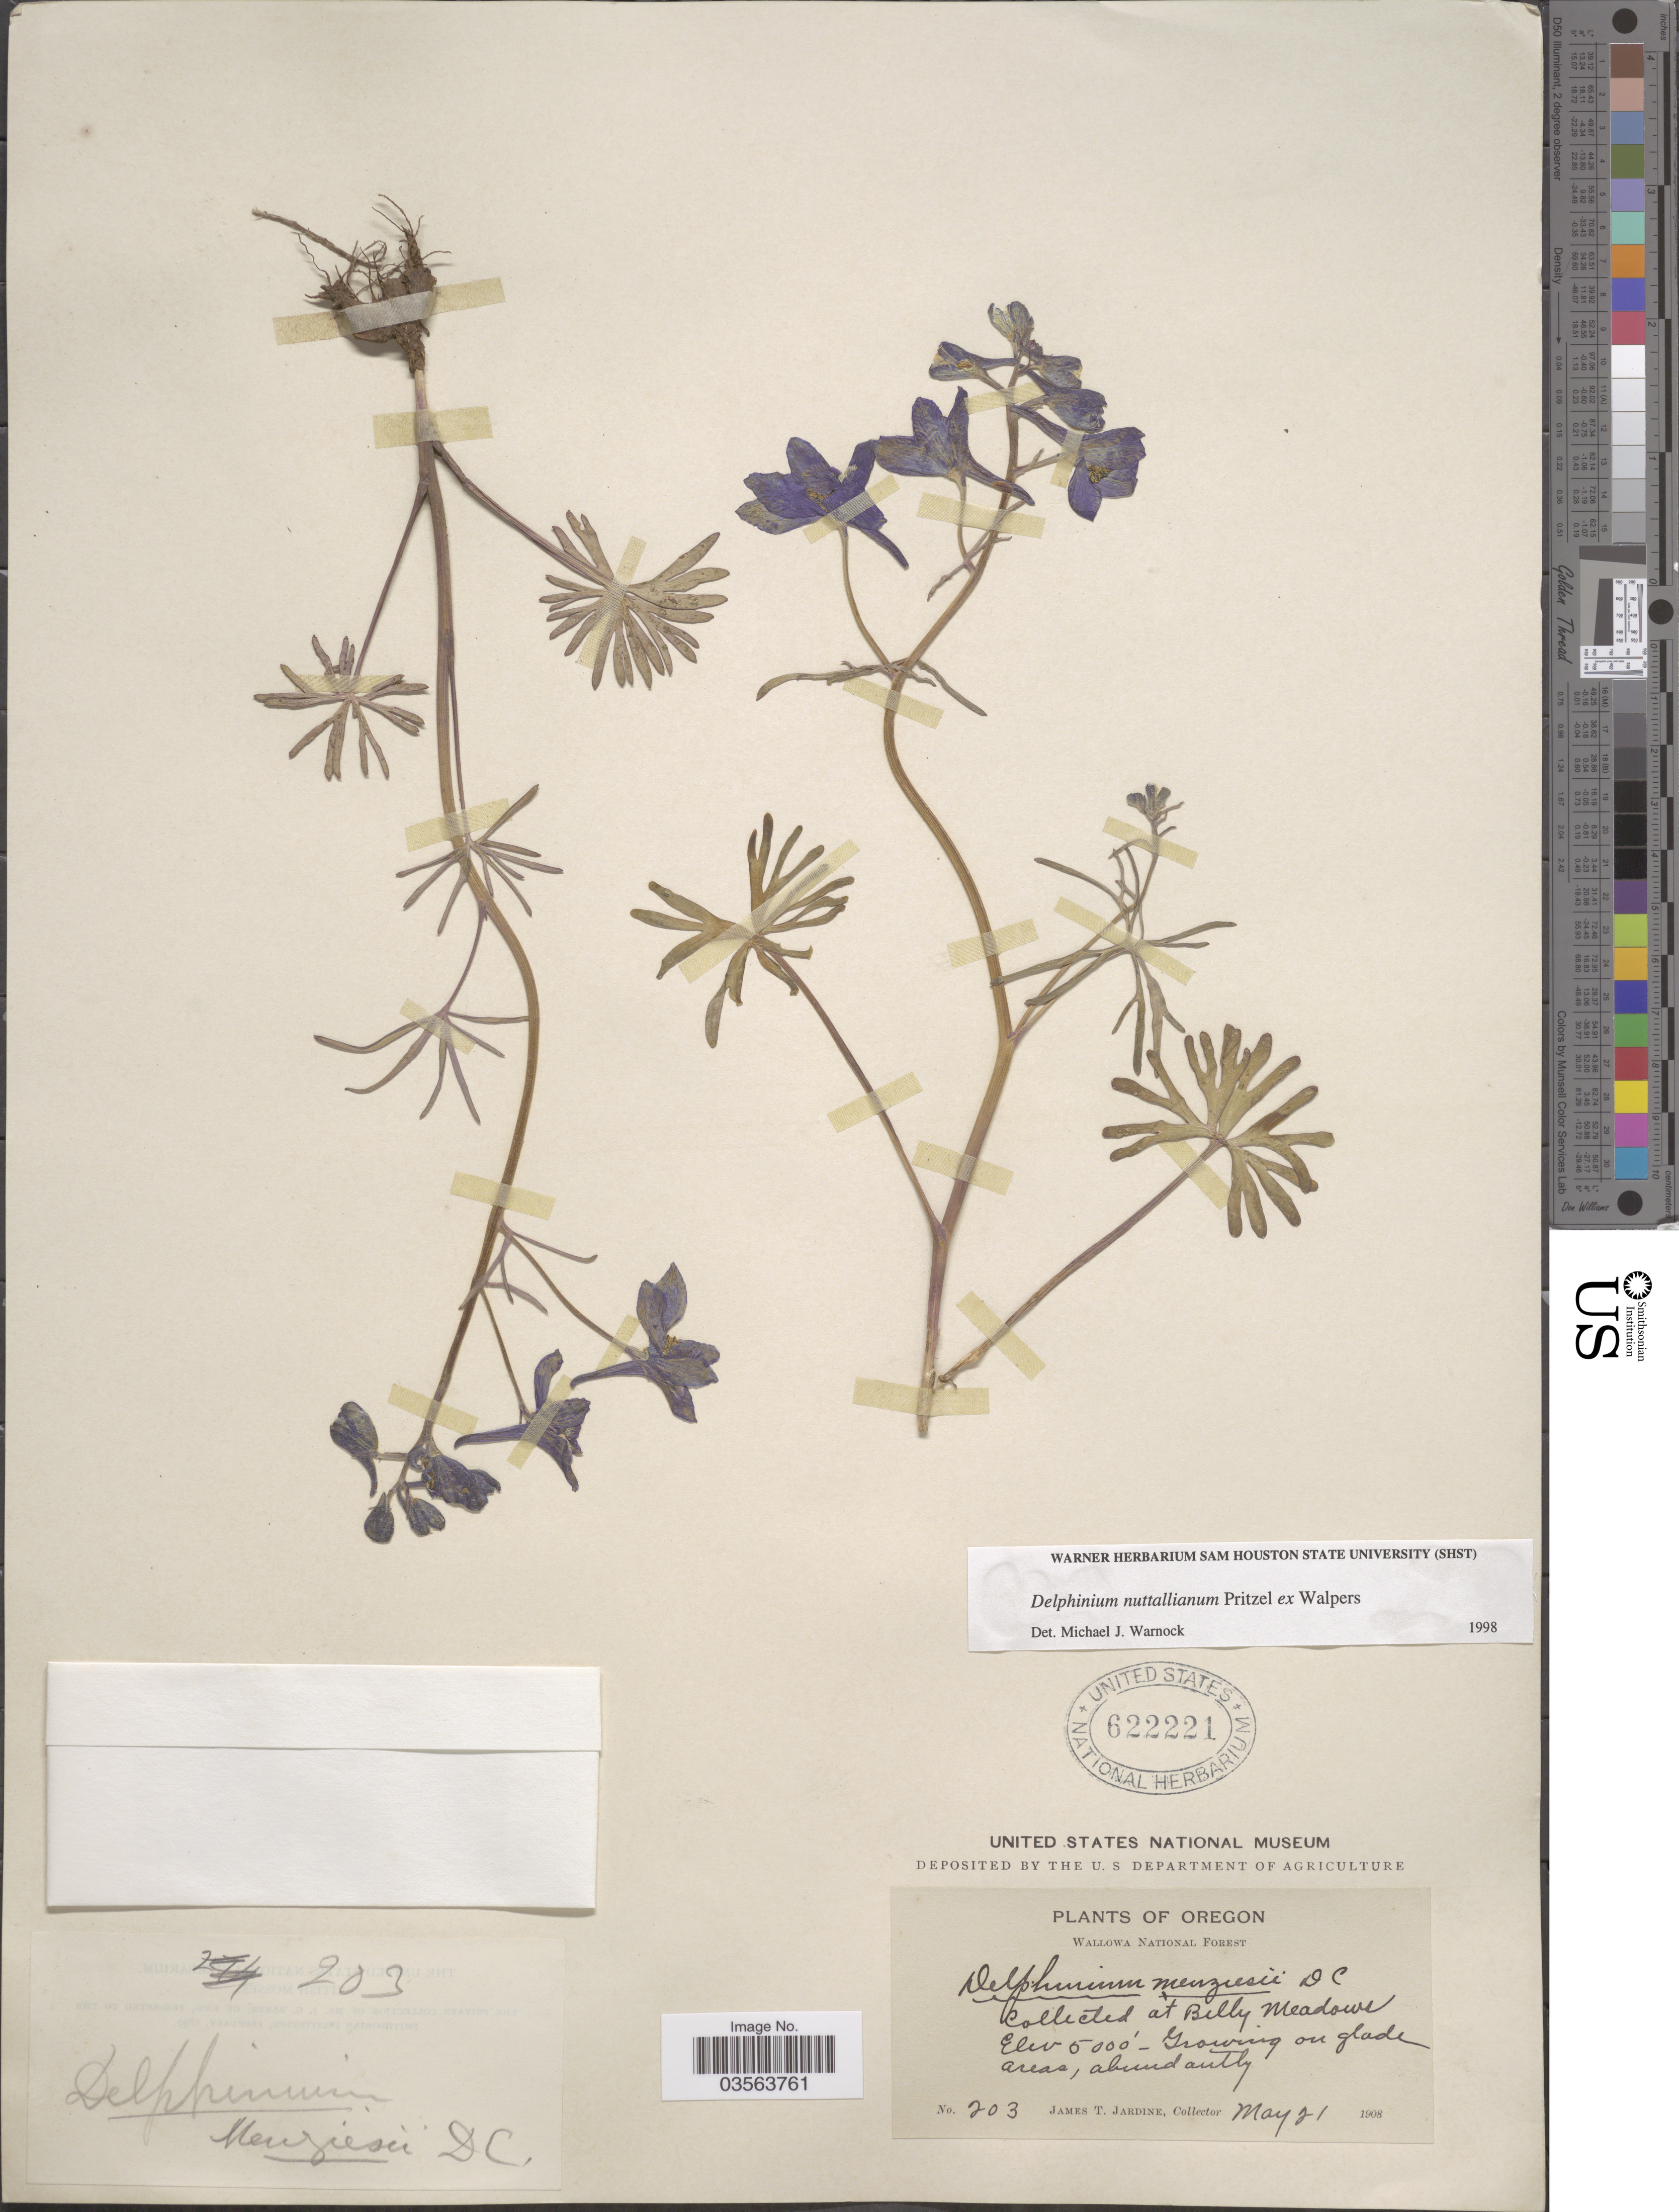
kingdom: Plantae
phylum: Tracheophyta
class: Magnoliopsida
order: Ranunculales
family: Ranunculaceae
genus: Delphinium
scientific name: Delphinium nuttallianum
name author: E. Pritz. ex Walpers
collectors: J. T. Jardine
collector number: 203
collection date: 1908-05-21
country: United States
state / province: Oregon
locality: Wallowa National Forest. Belly Meadows.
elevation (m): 1524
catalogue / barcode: US 622221